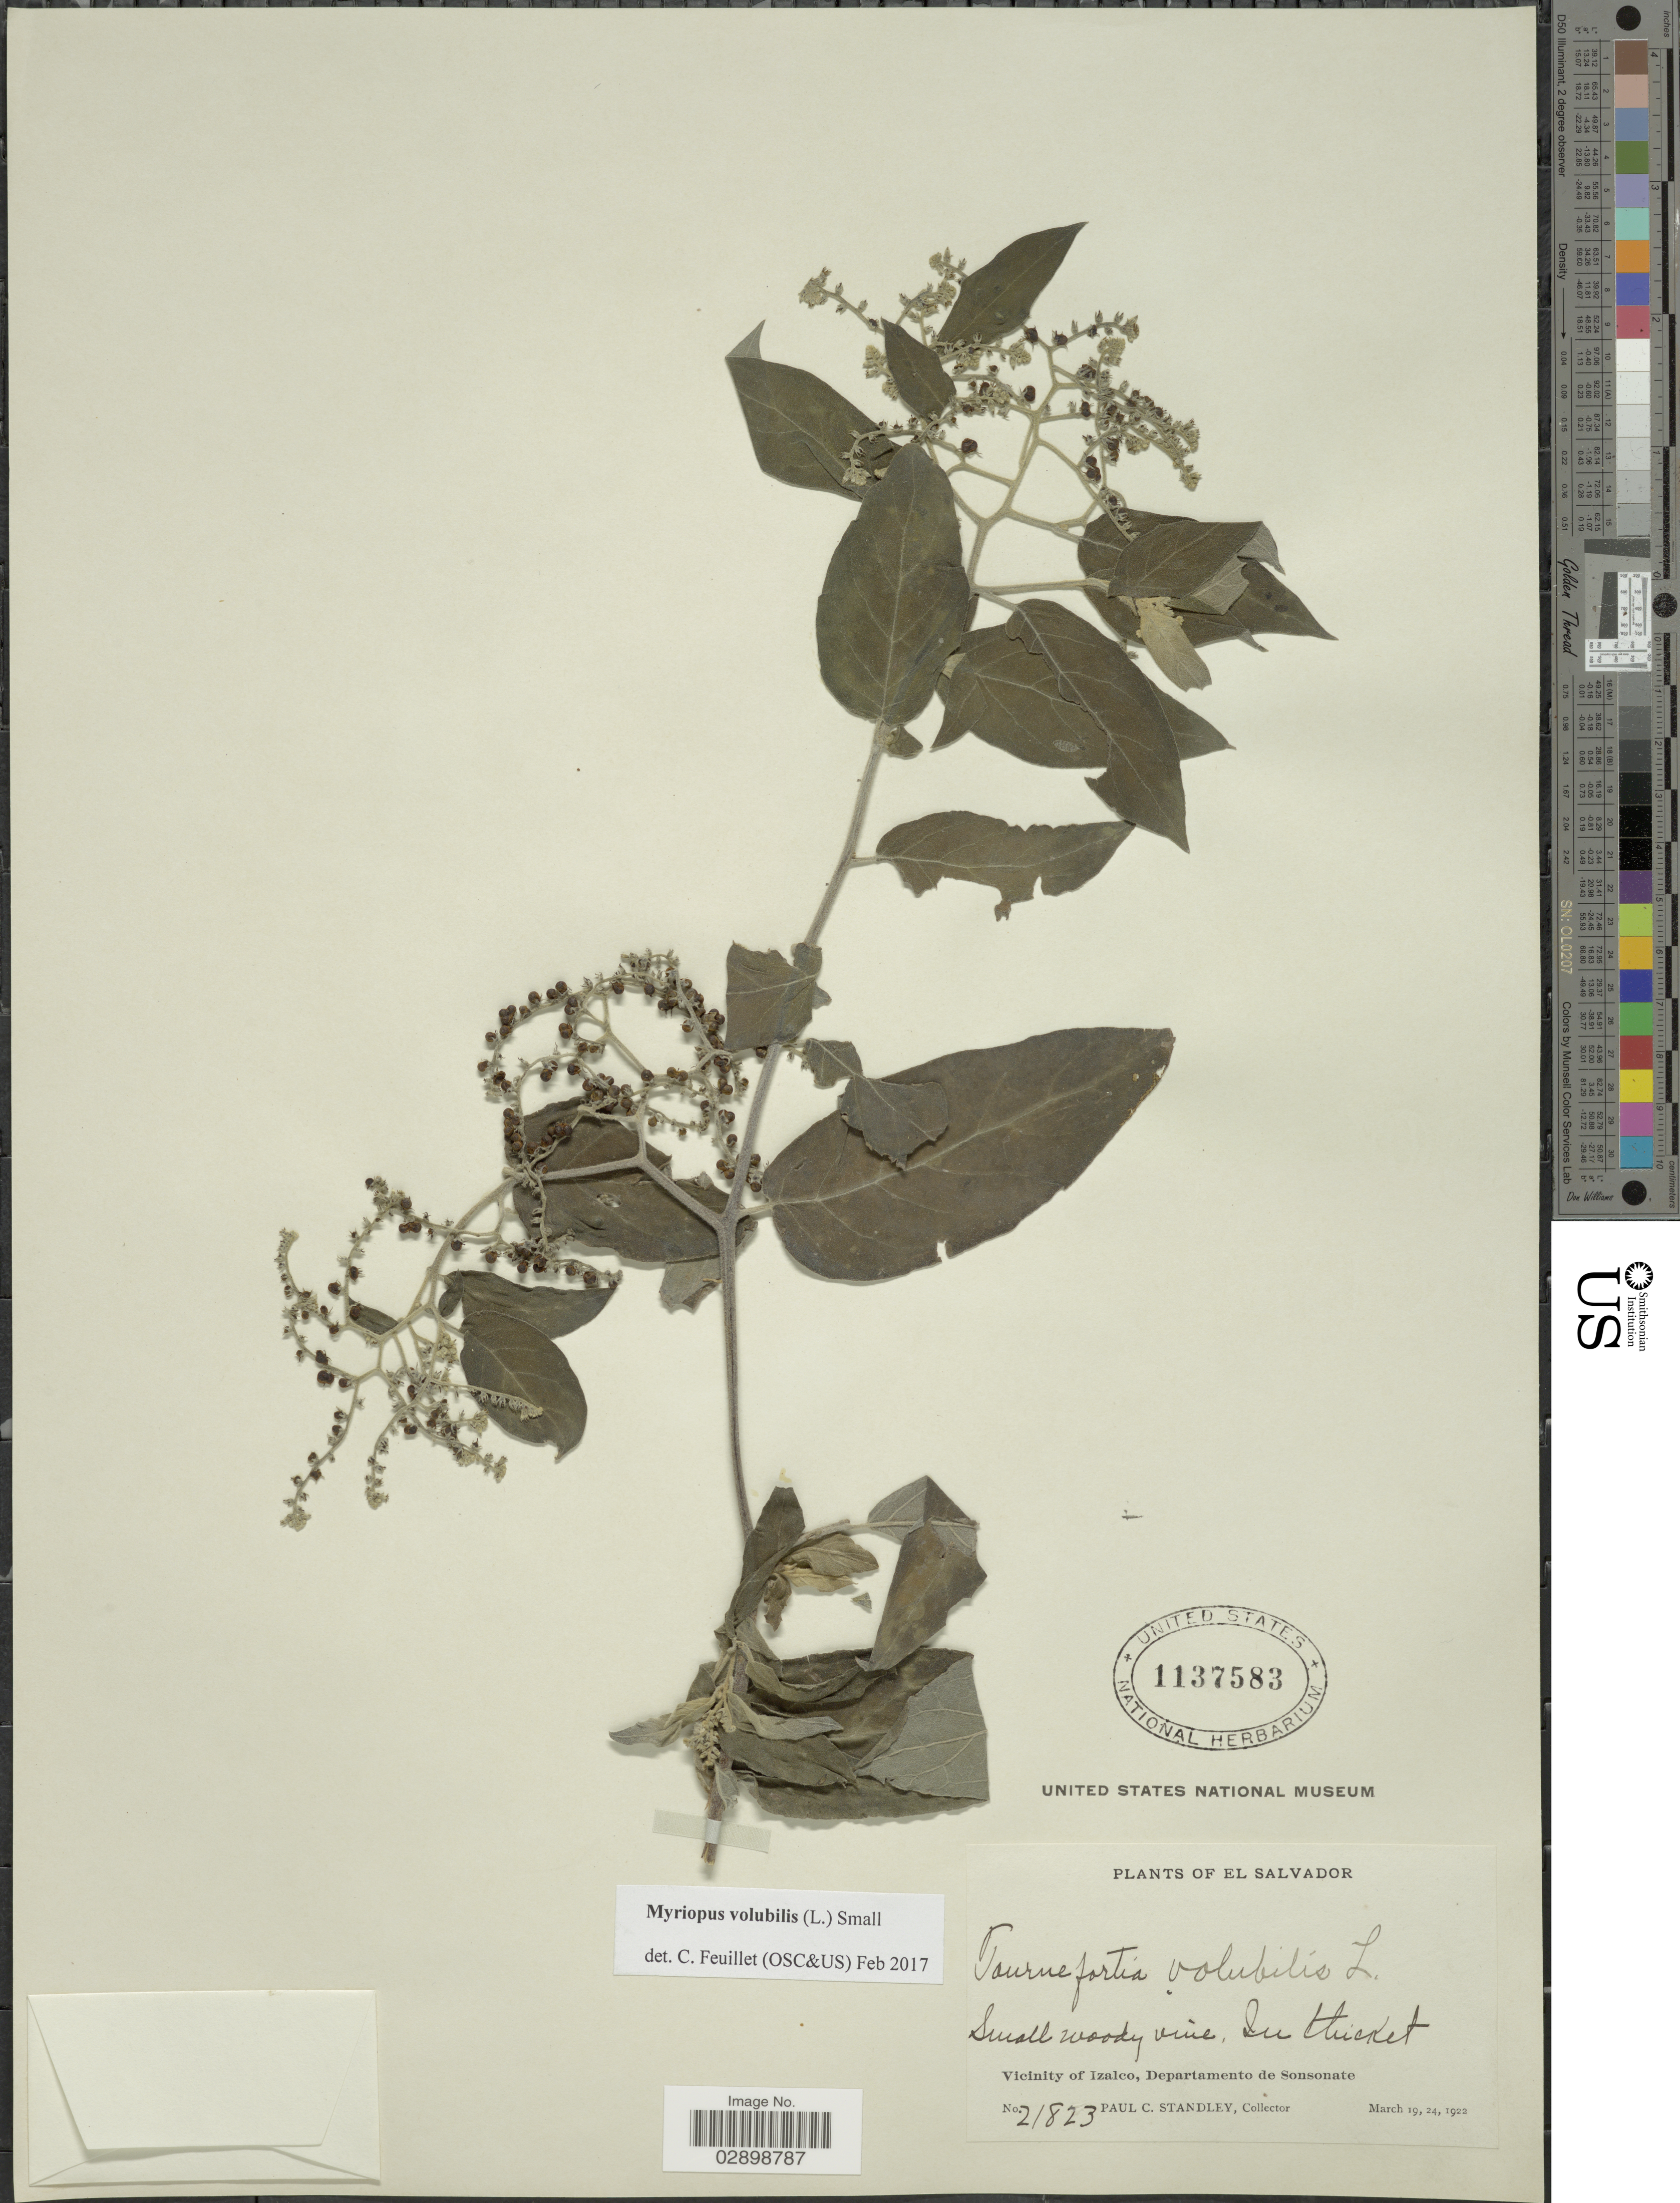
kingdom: Plantae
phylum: Tracheophyta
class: Magnoliopsida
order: Boraginales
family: Heliotropiaceae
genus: Myriopus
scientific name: Myriopus volubilis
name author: (L.) Small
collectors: P. C. Standley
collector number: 21823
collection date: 1922-03-19/1922-03-24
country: El Salvador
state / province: Sonsonate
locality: Vicinity of Izalco, Departamento de Sonsonate.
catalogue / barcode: US 1137583